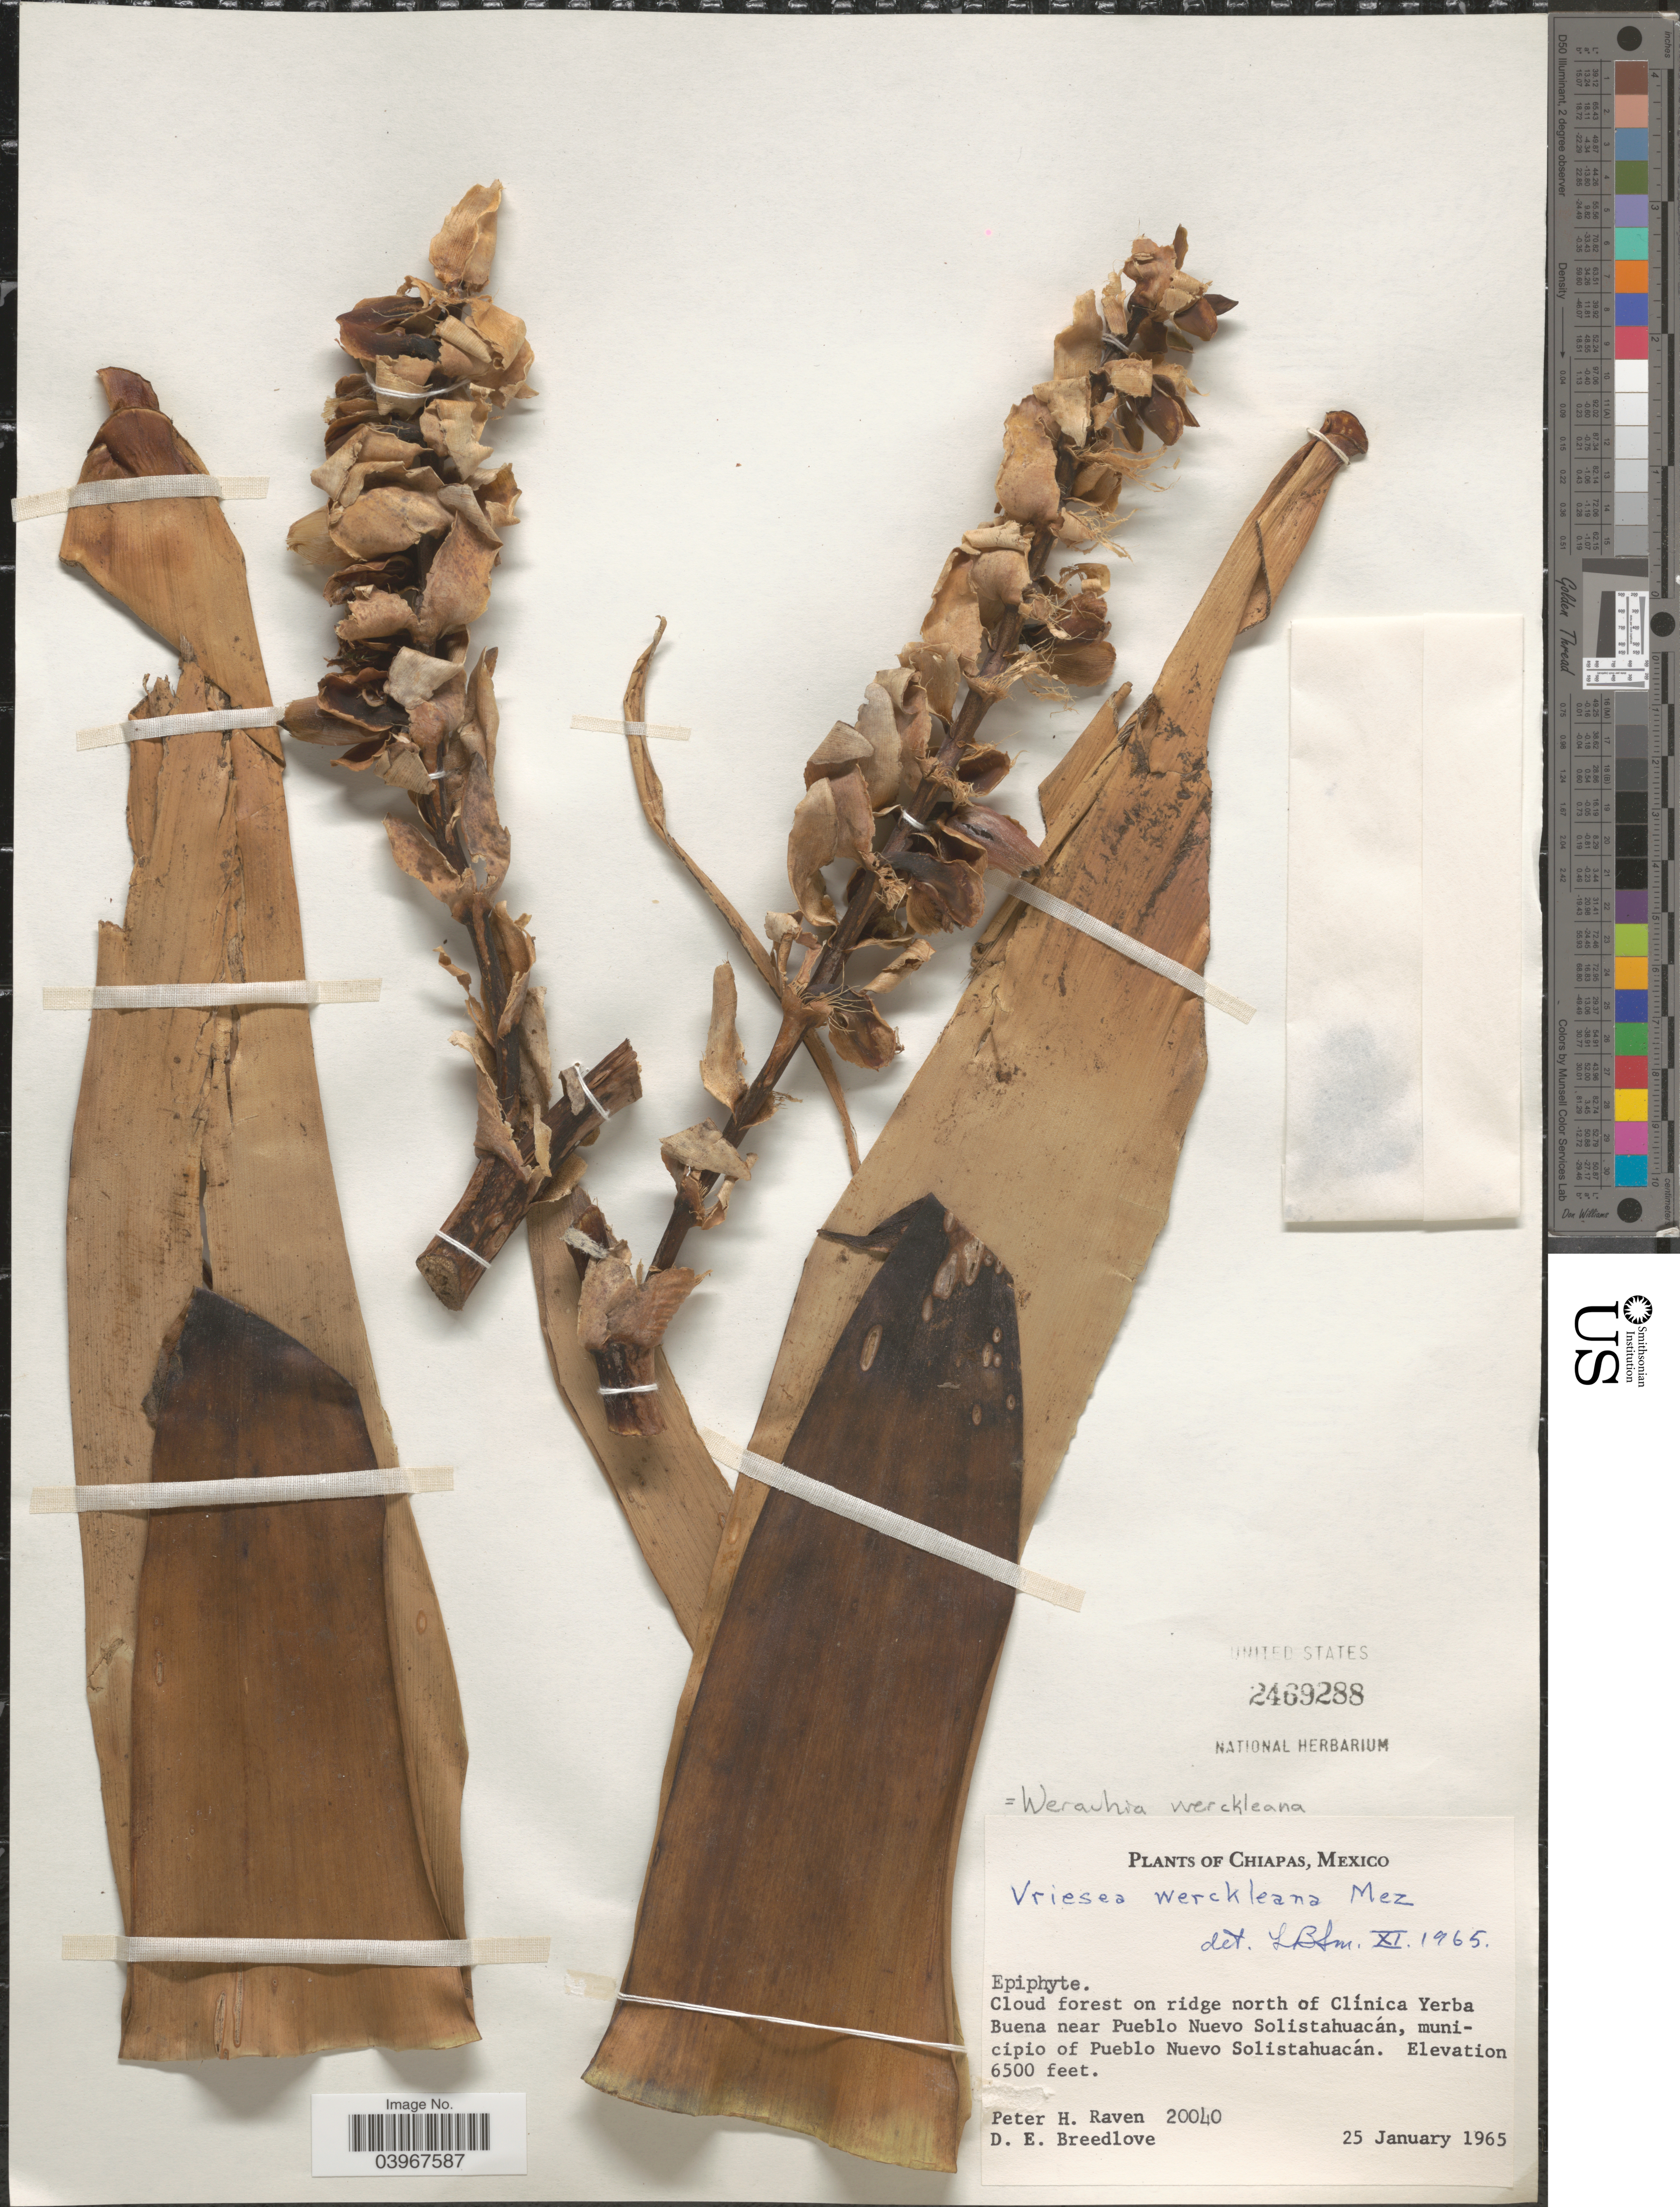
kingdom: Plantae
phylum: Tracheophyta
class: Liliopsida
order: Poales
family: Bromeliaceae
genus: Werauhia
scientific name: Werauhia werckleana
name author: (Mez) J.R. Grant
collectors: P. Raven & D. E. Breedlove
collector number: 20040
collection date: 1965-01-25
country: Mexico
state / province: Chiapas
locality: Cloud forest on ridge north of Clínica Yerba Buena near Pueblo Nuevo Solistahuacán, municipio of Pueblo Nuevo Solistahuacán.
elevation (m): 1981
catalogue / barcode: US 2469288